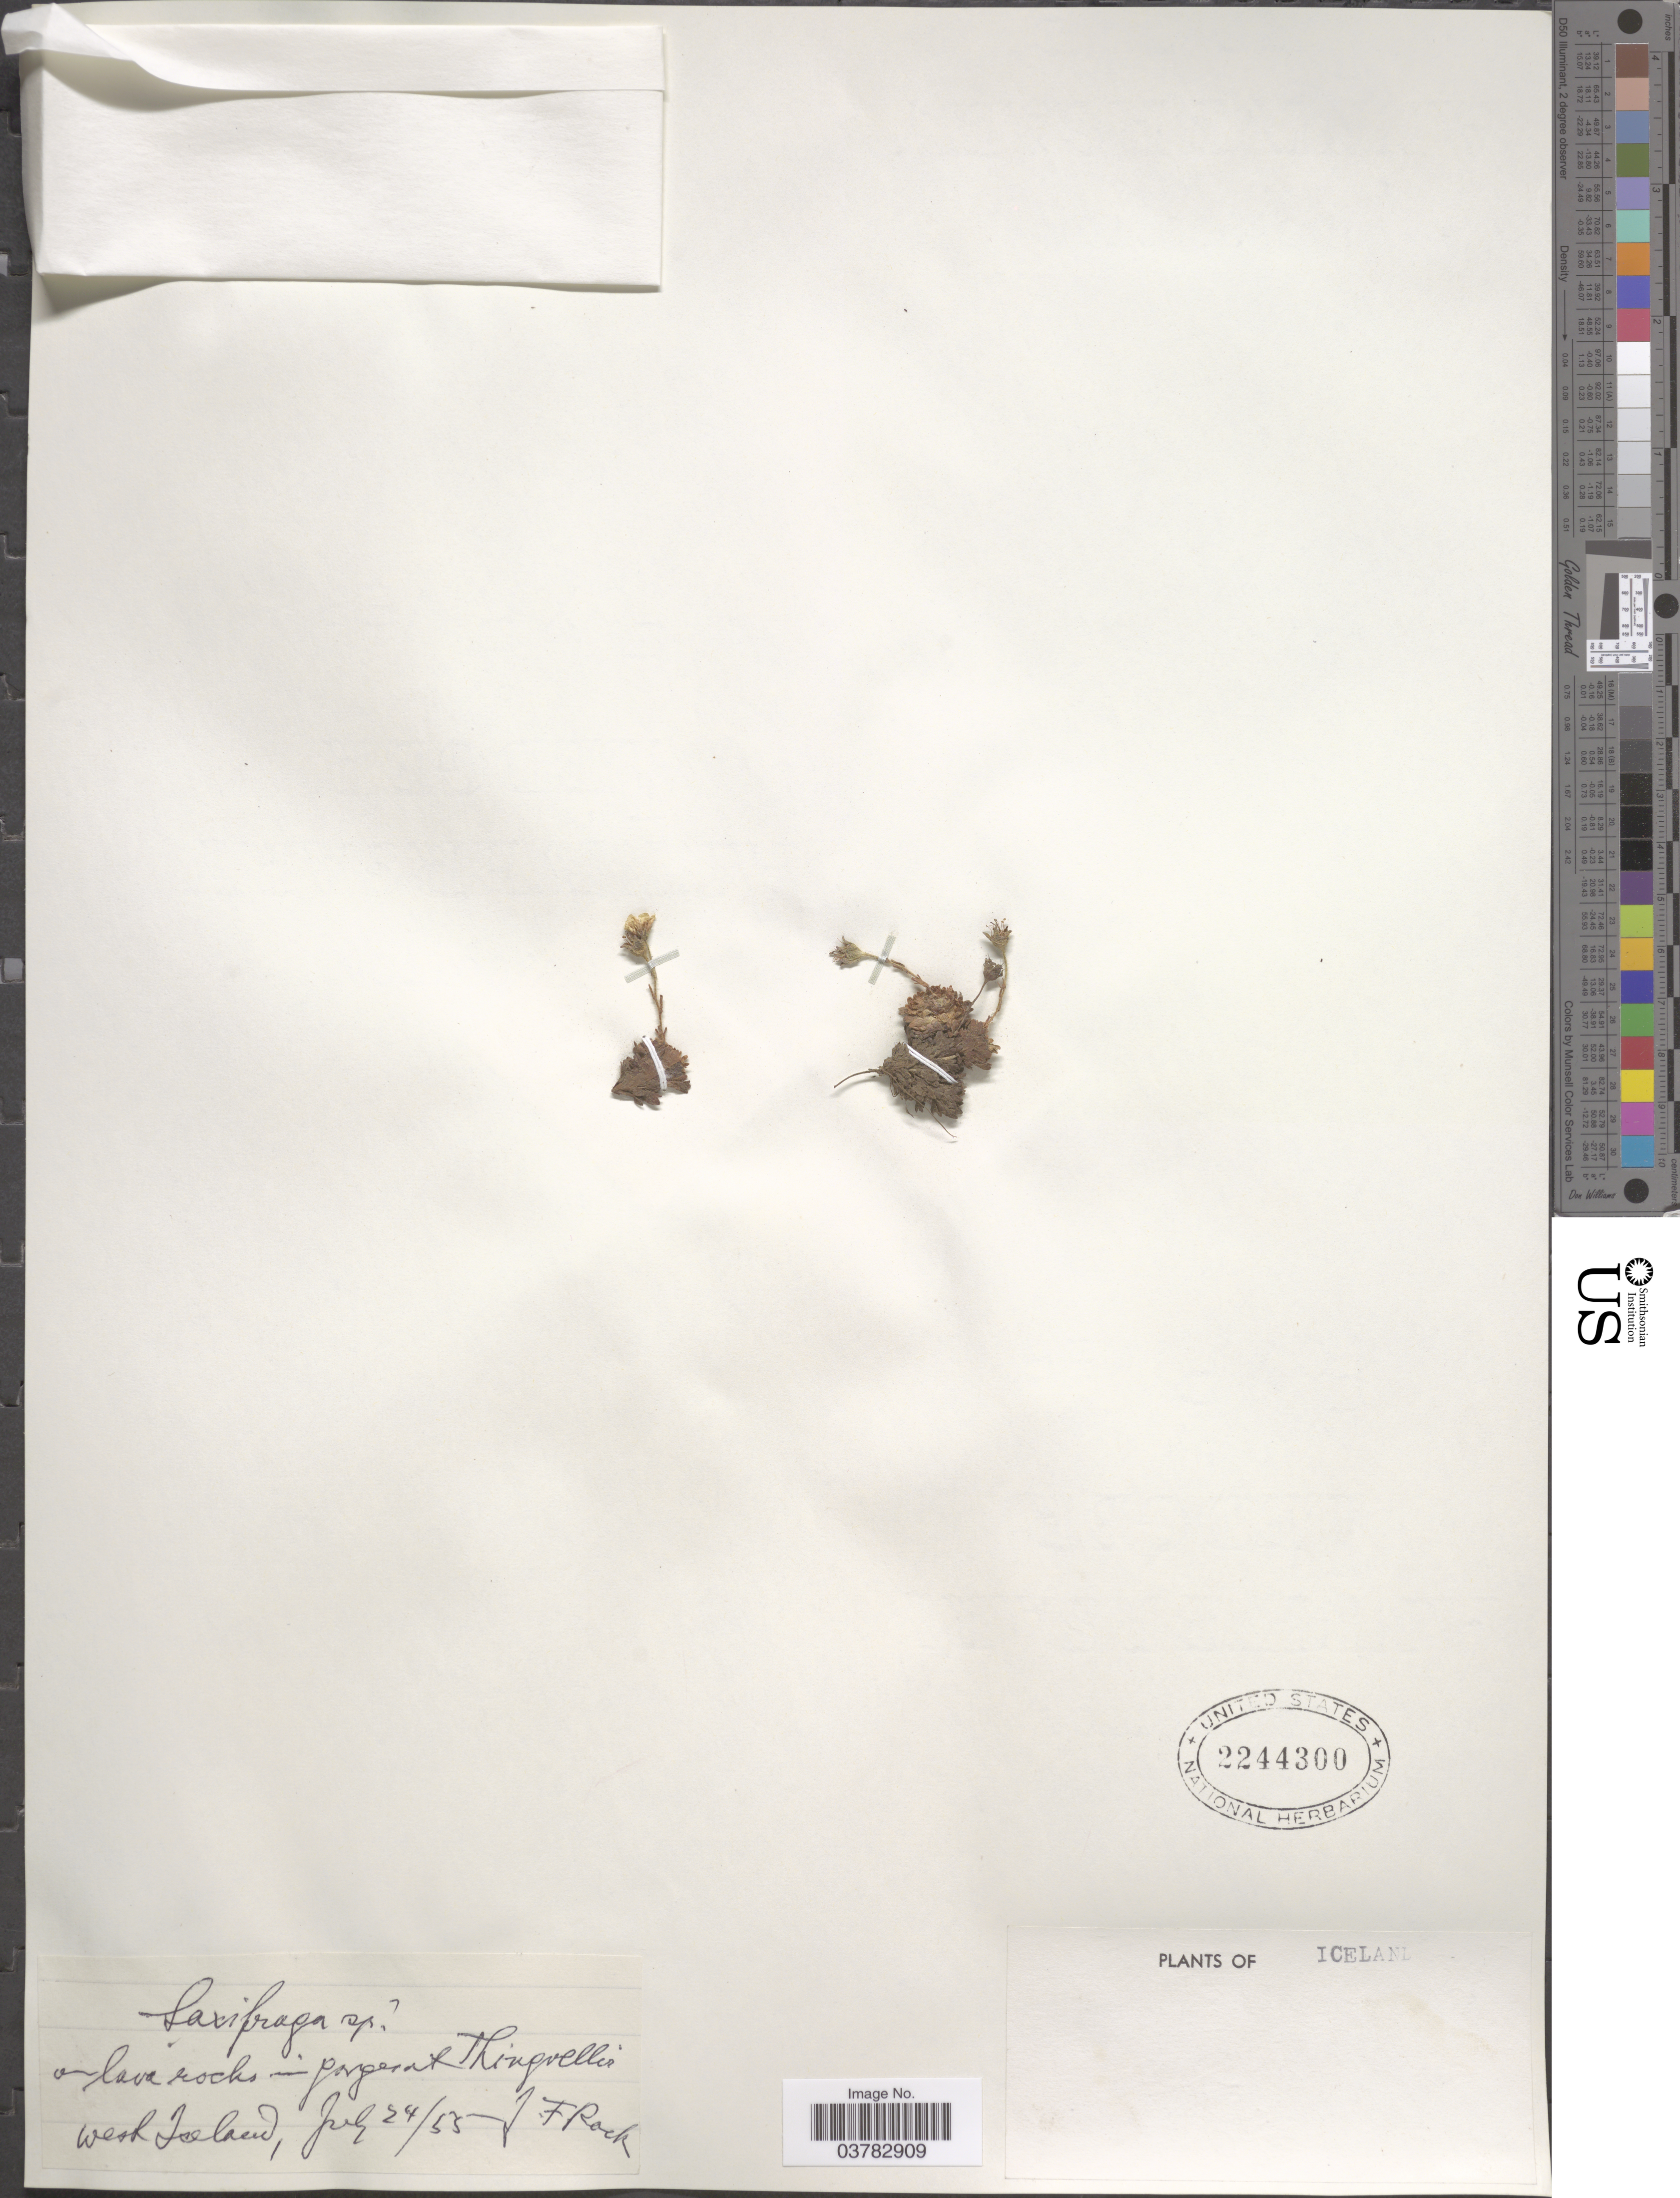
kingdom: Plantae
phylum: Tracheophyta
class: Magnoliopsida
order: Saxifragales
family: Saxifragaceae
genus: Saxifraga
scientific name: Saxifraga sp.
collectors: J. Rock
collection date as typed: Transcribed d/m/y: 24/7/55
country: Iceland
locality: Gorge at Thingvellir. West Iceland.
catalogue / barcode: US 2244300